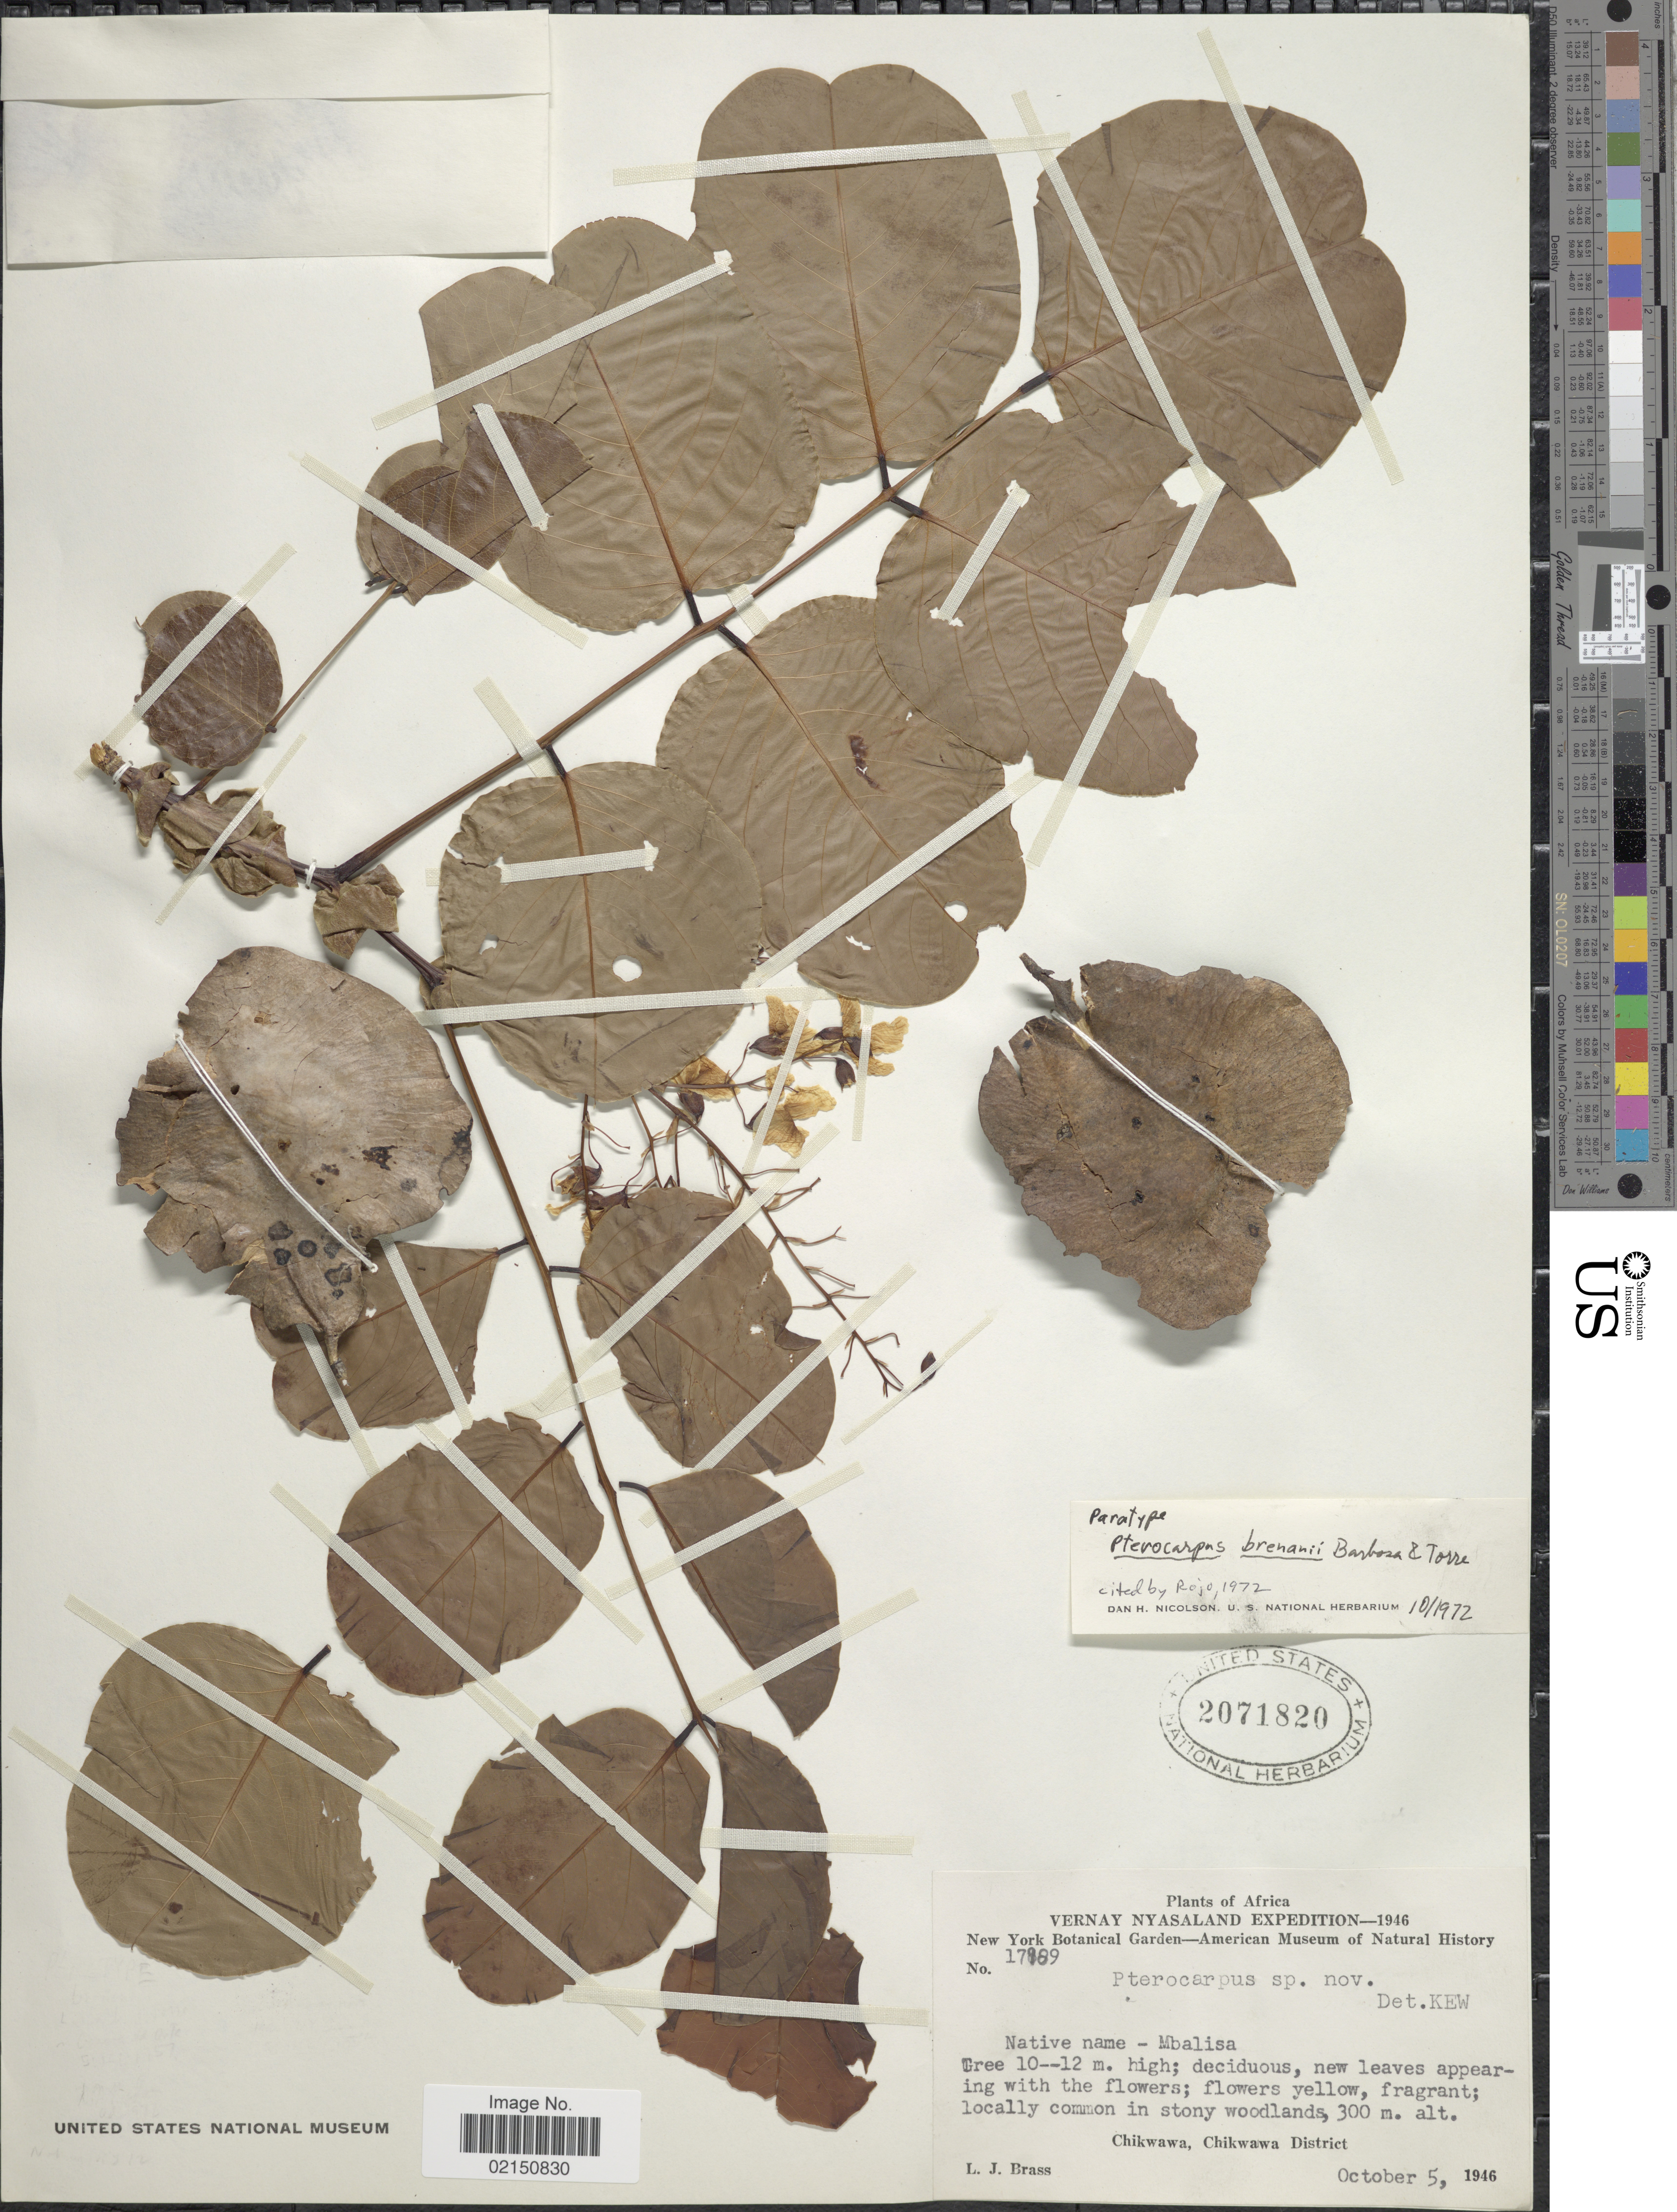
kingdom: Plantae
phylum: Tracheophyta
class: Magnoliopsida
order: Fabales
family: Fabaceae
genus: Pterocarpus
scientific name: Pterocarpus brenanii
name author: Barbosa & Torre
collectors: L. J. Brass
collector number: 17189*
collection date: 1946-10-05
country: Malawi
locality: Vernay Nyasaland. Chikwawa, Chikwawa District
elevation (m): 300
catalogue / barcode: US 2071820